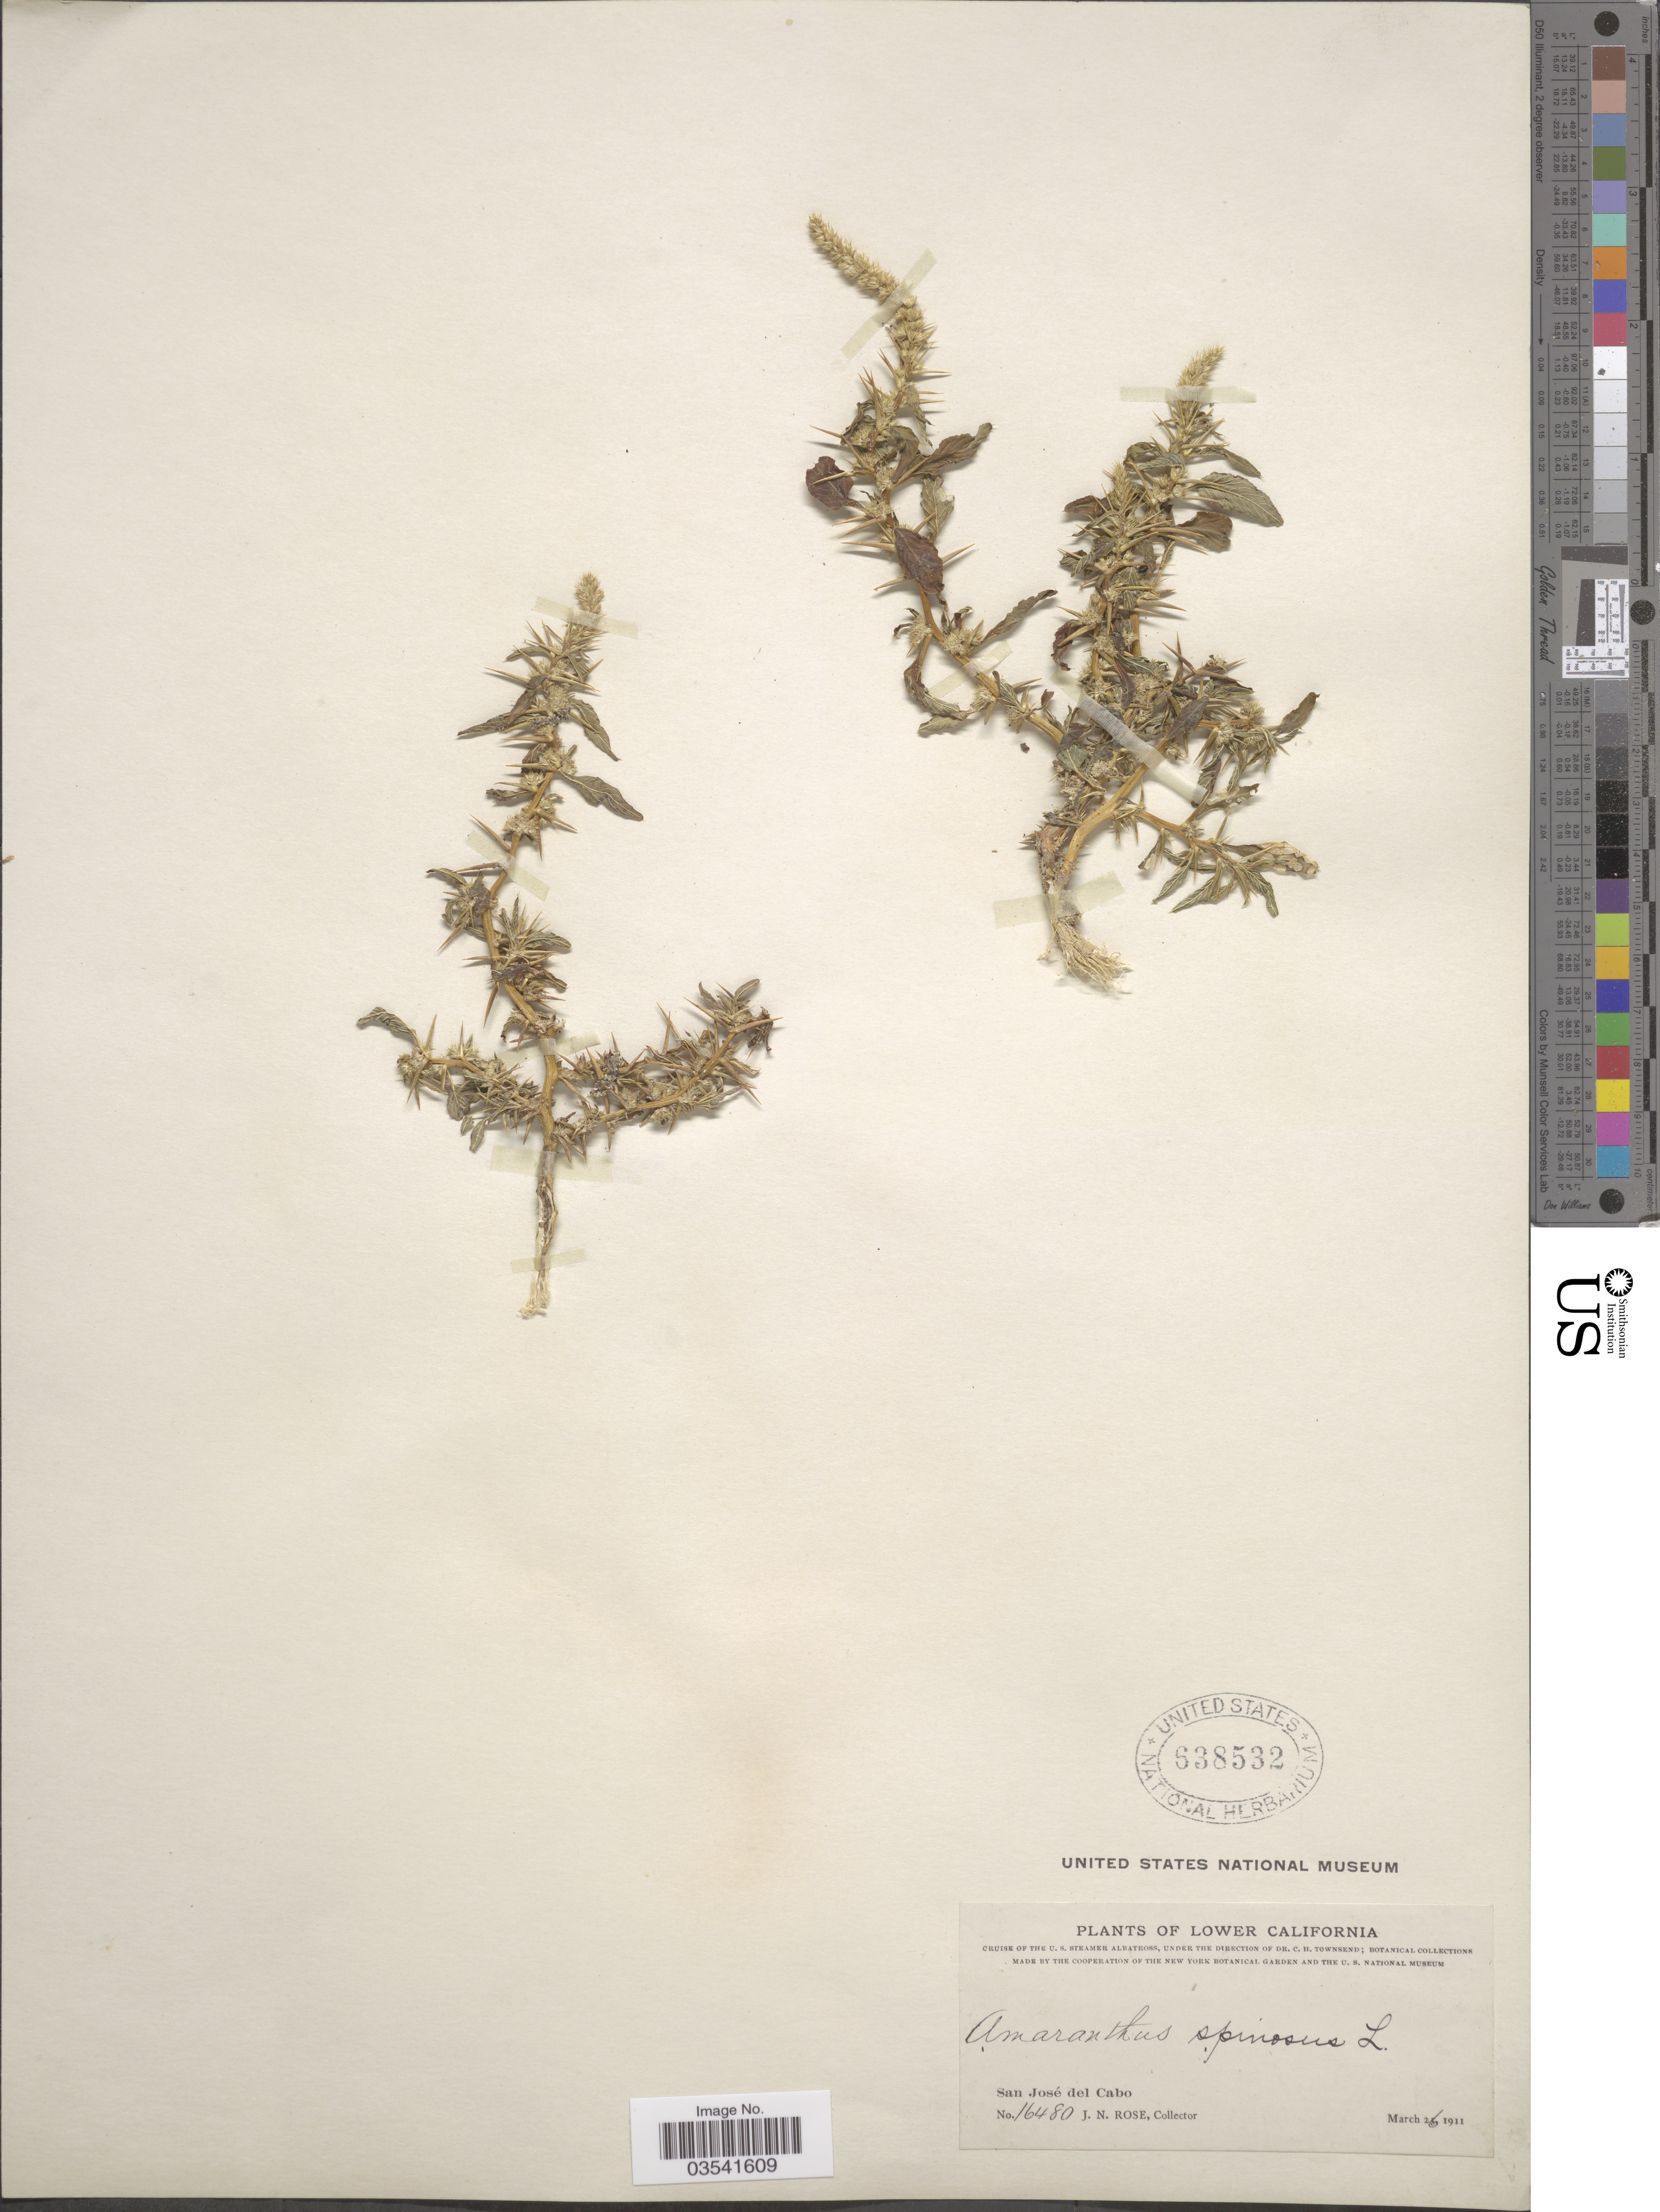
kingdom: Plantae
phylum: Tracheophyta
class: Magnoliopsida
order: Caryophyllales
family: Amaranthaceae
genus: Amaranthus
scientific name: Amaranthus spinosus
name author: L.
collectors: J. N. Rose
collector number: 16480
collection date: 1911-03-26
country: Mexico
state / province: Baja California Sur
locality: Lower California. San José del Cabo.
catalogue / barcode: US 638532